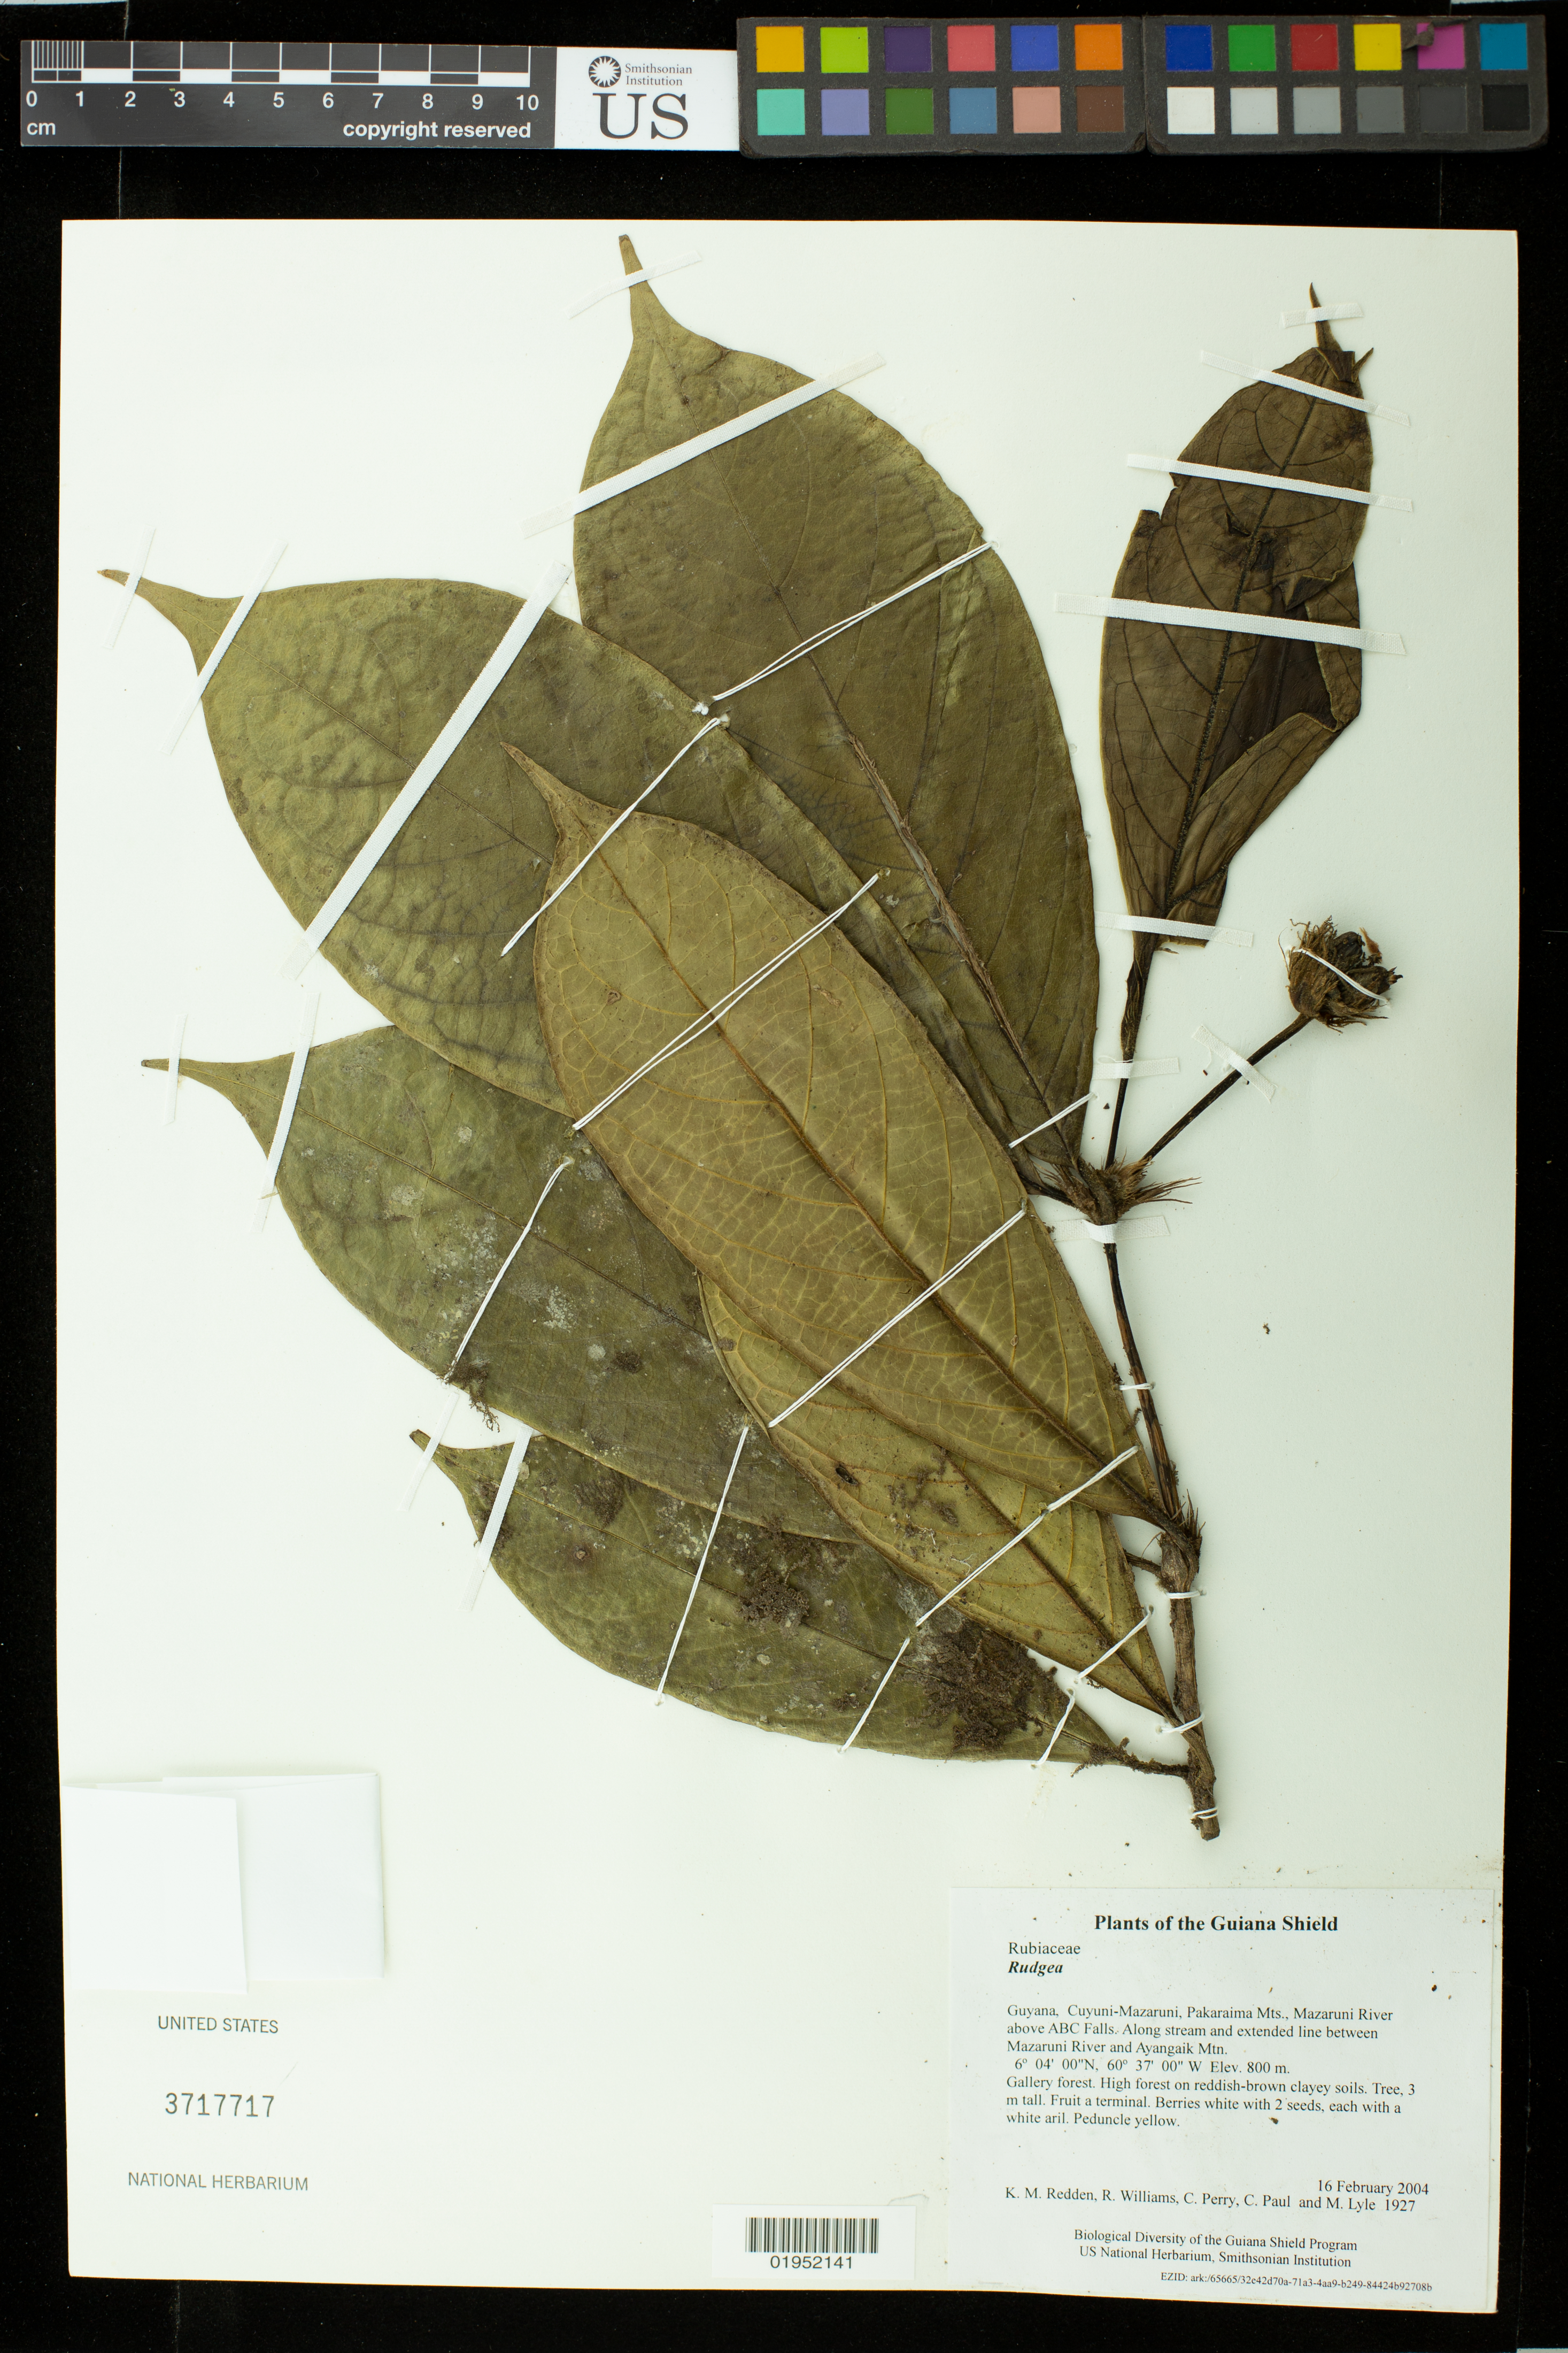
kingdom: Plantae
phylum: Tracheophyta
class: Magnoliopsida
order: Gentianales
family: Rubiaceae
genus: Rudgea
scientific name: Rudgea sp.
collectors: K. M. Redden, R. Williams, C. Perry, C. Paul & M. Lyle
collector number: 1927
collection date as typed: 16 February 2004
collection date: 2004-02-16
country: Guyana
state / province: Cuyuni-Mazaruni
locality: Pakaraima Mts., Mazaruni River above ABC Falls. Along stream and extended line between Mazaruni River and Ayangaik Mtn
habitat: Gallery forest. High forest on reddish-brown clayey soils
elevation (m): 800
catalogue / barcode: US 3717717